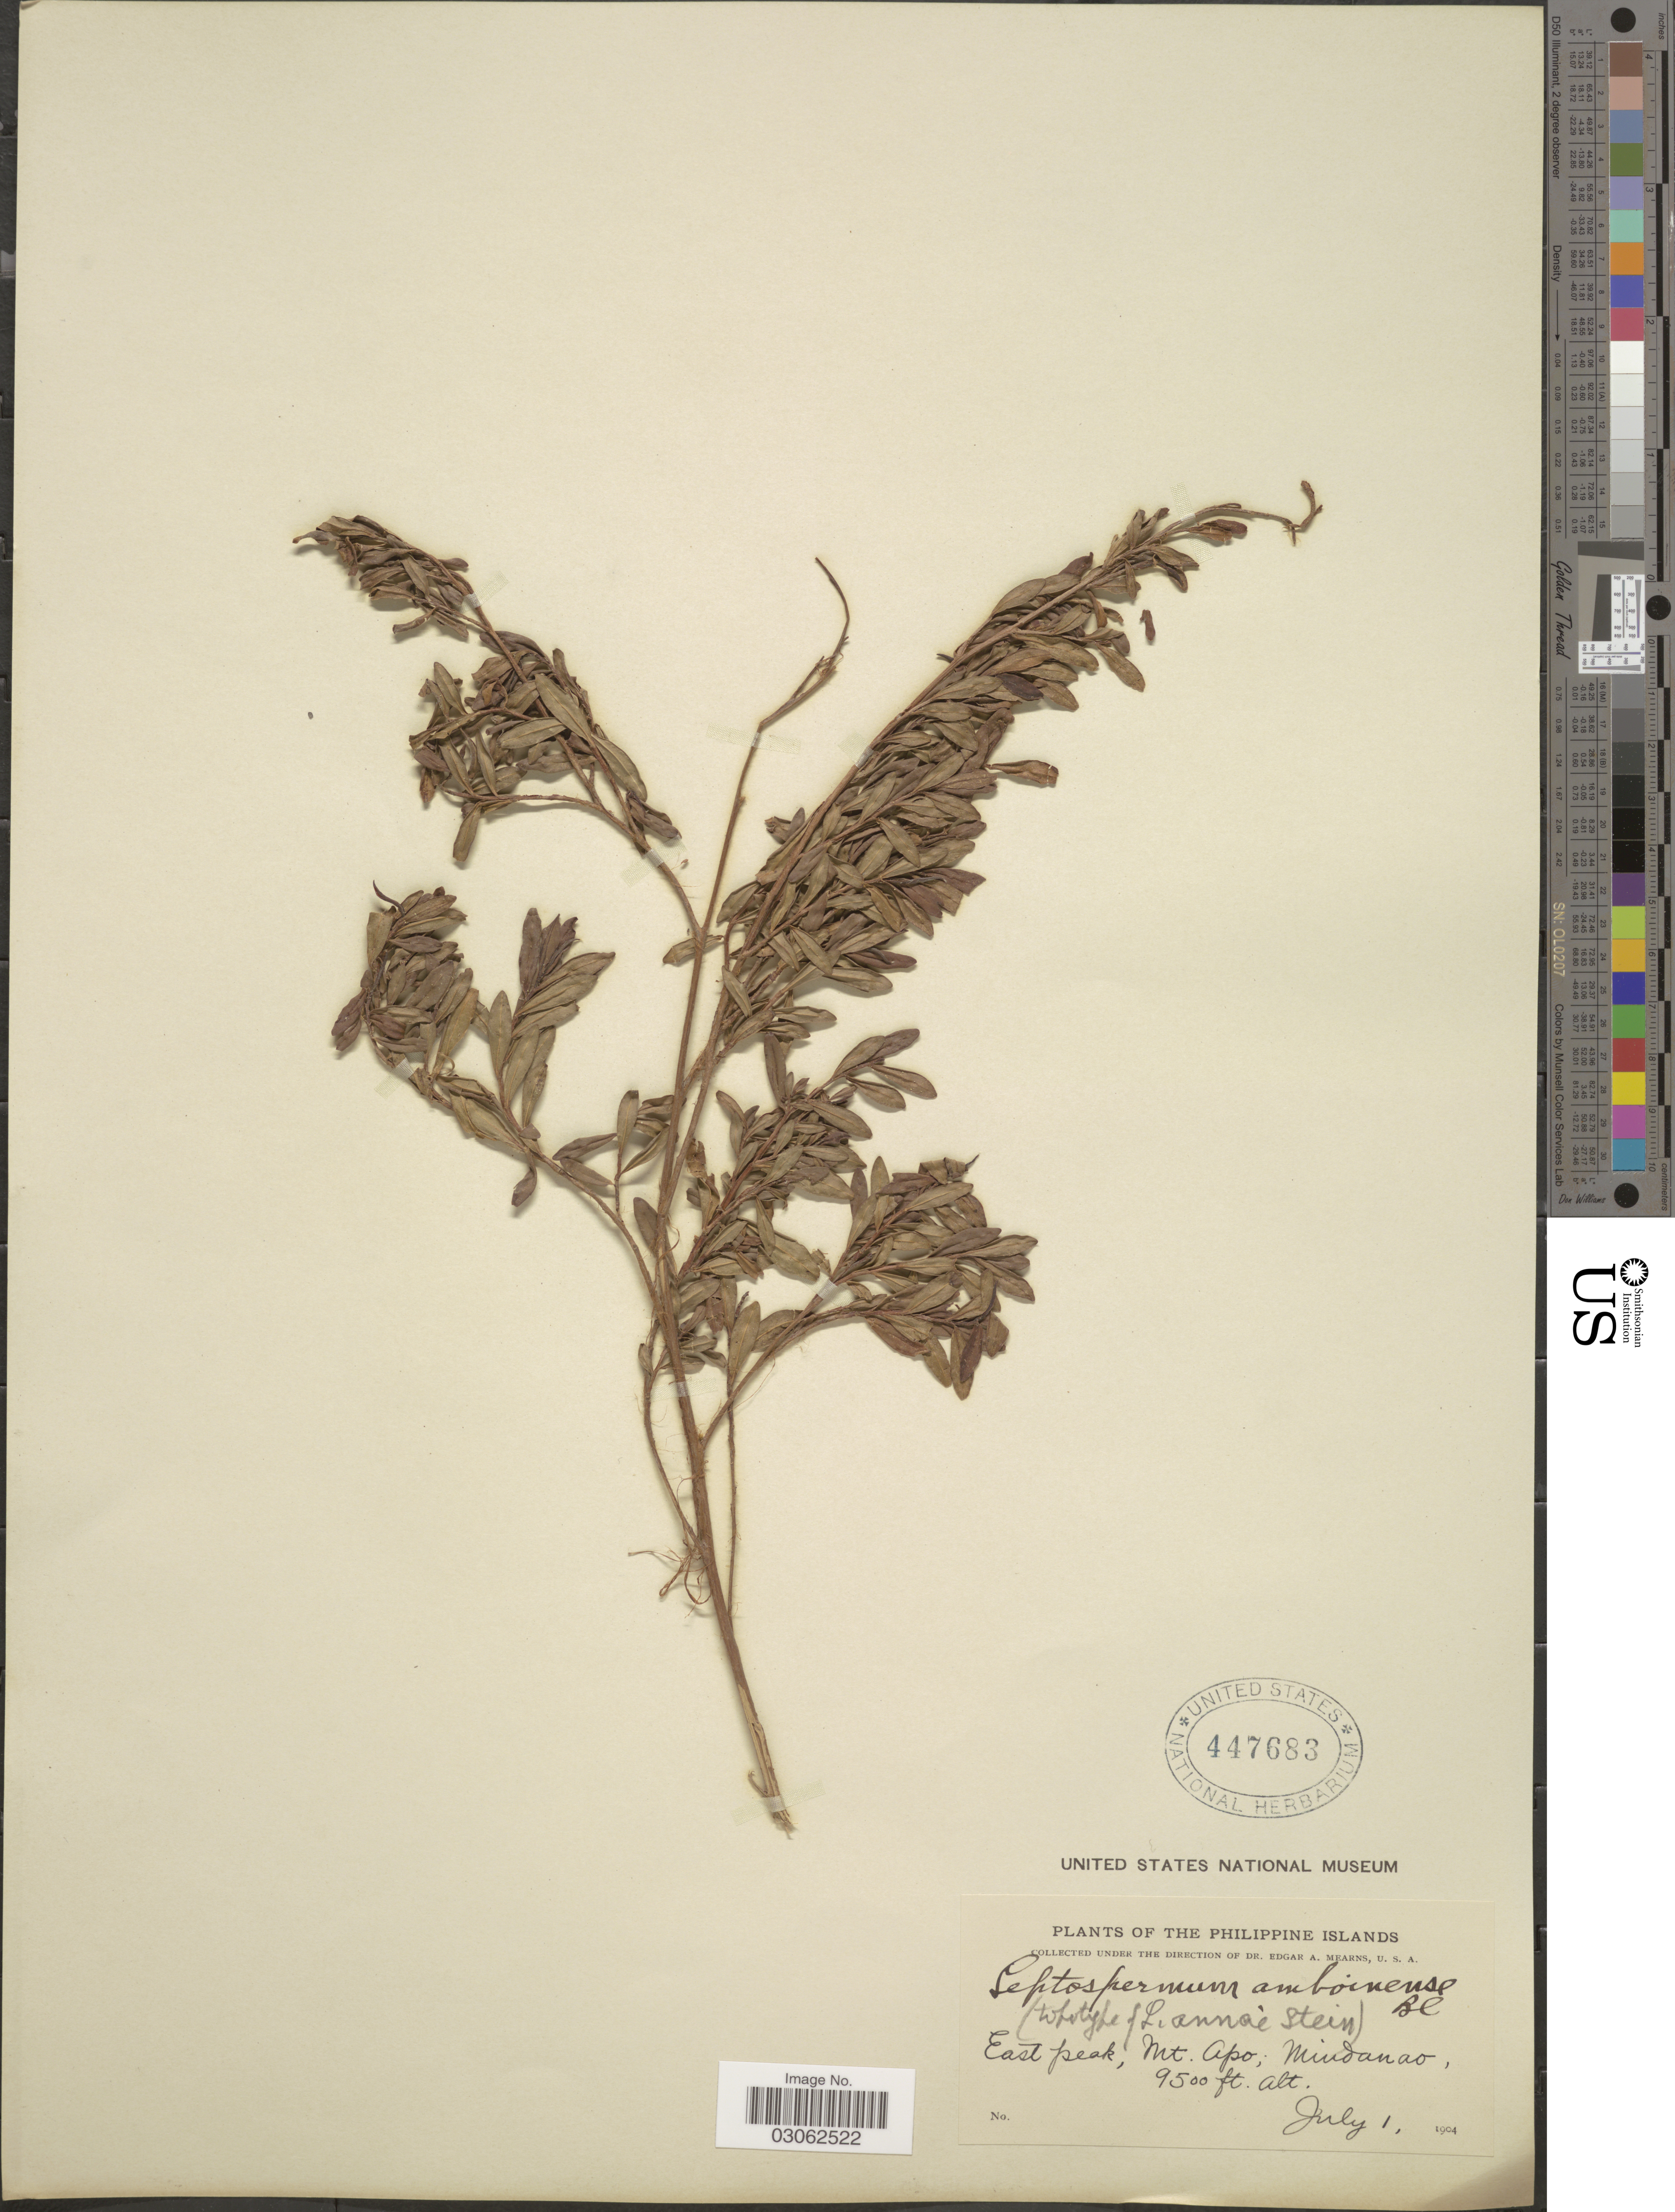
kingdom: Plantae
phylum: Tracheophyta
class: Magnoliopsida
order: Myrtales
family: Myrtaceae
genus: Leptospermum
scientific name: Leptospermum javanicum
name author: Blume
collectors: E. A. Mearns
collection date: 1904-07-01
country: Philippines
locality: East peak, Mt. Apo; Mindanao.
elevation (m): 2896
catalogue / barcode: US 447683